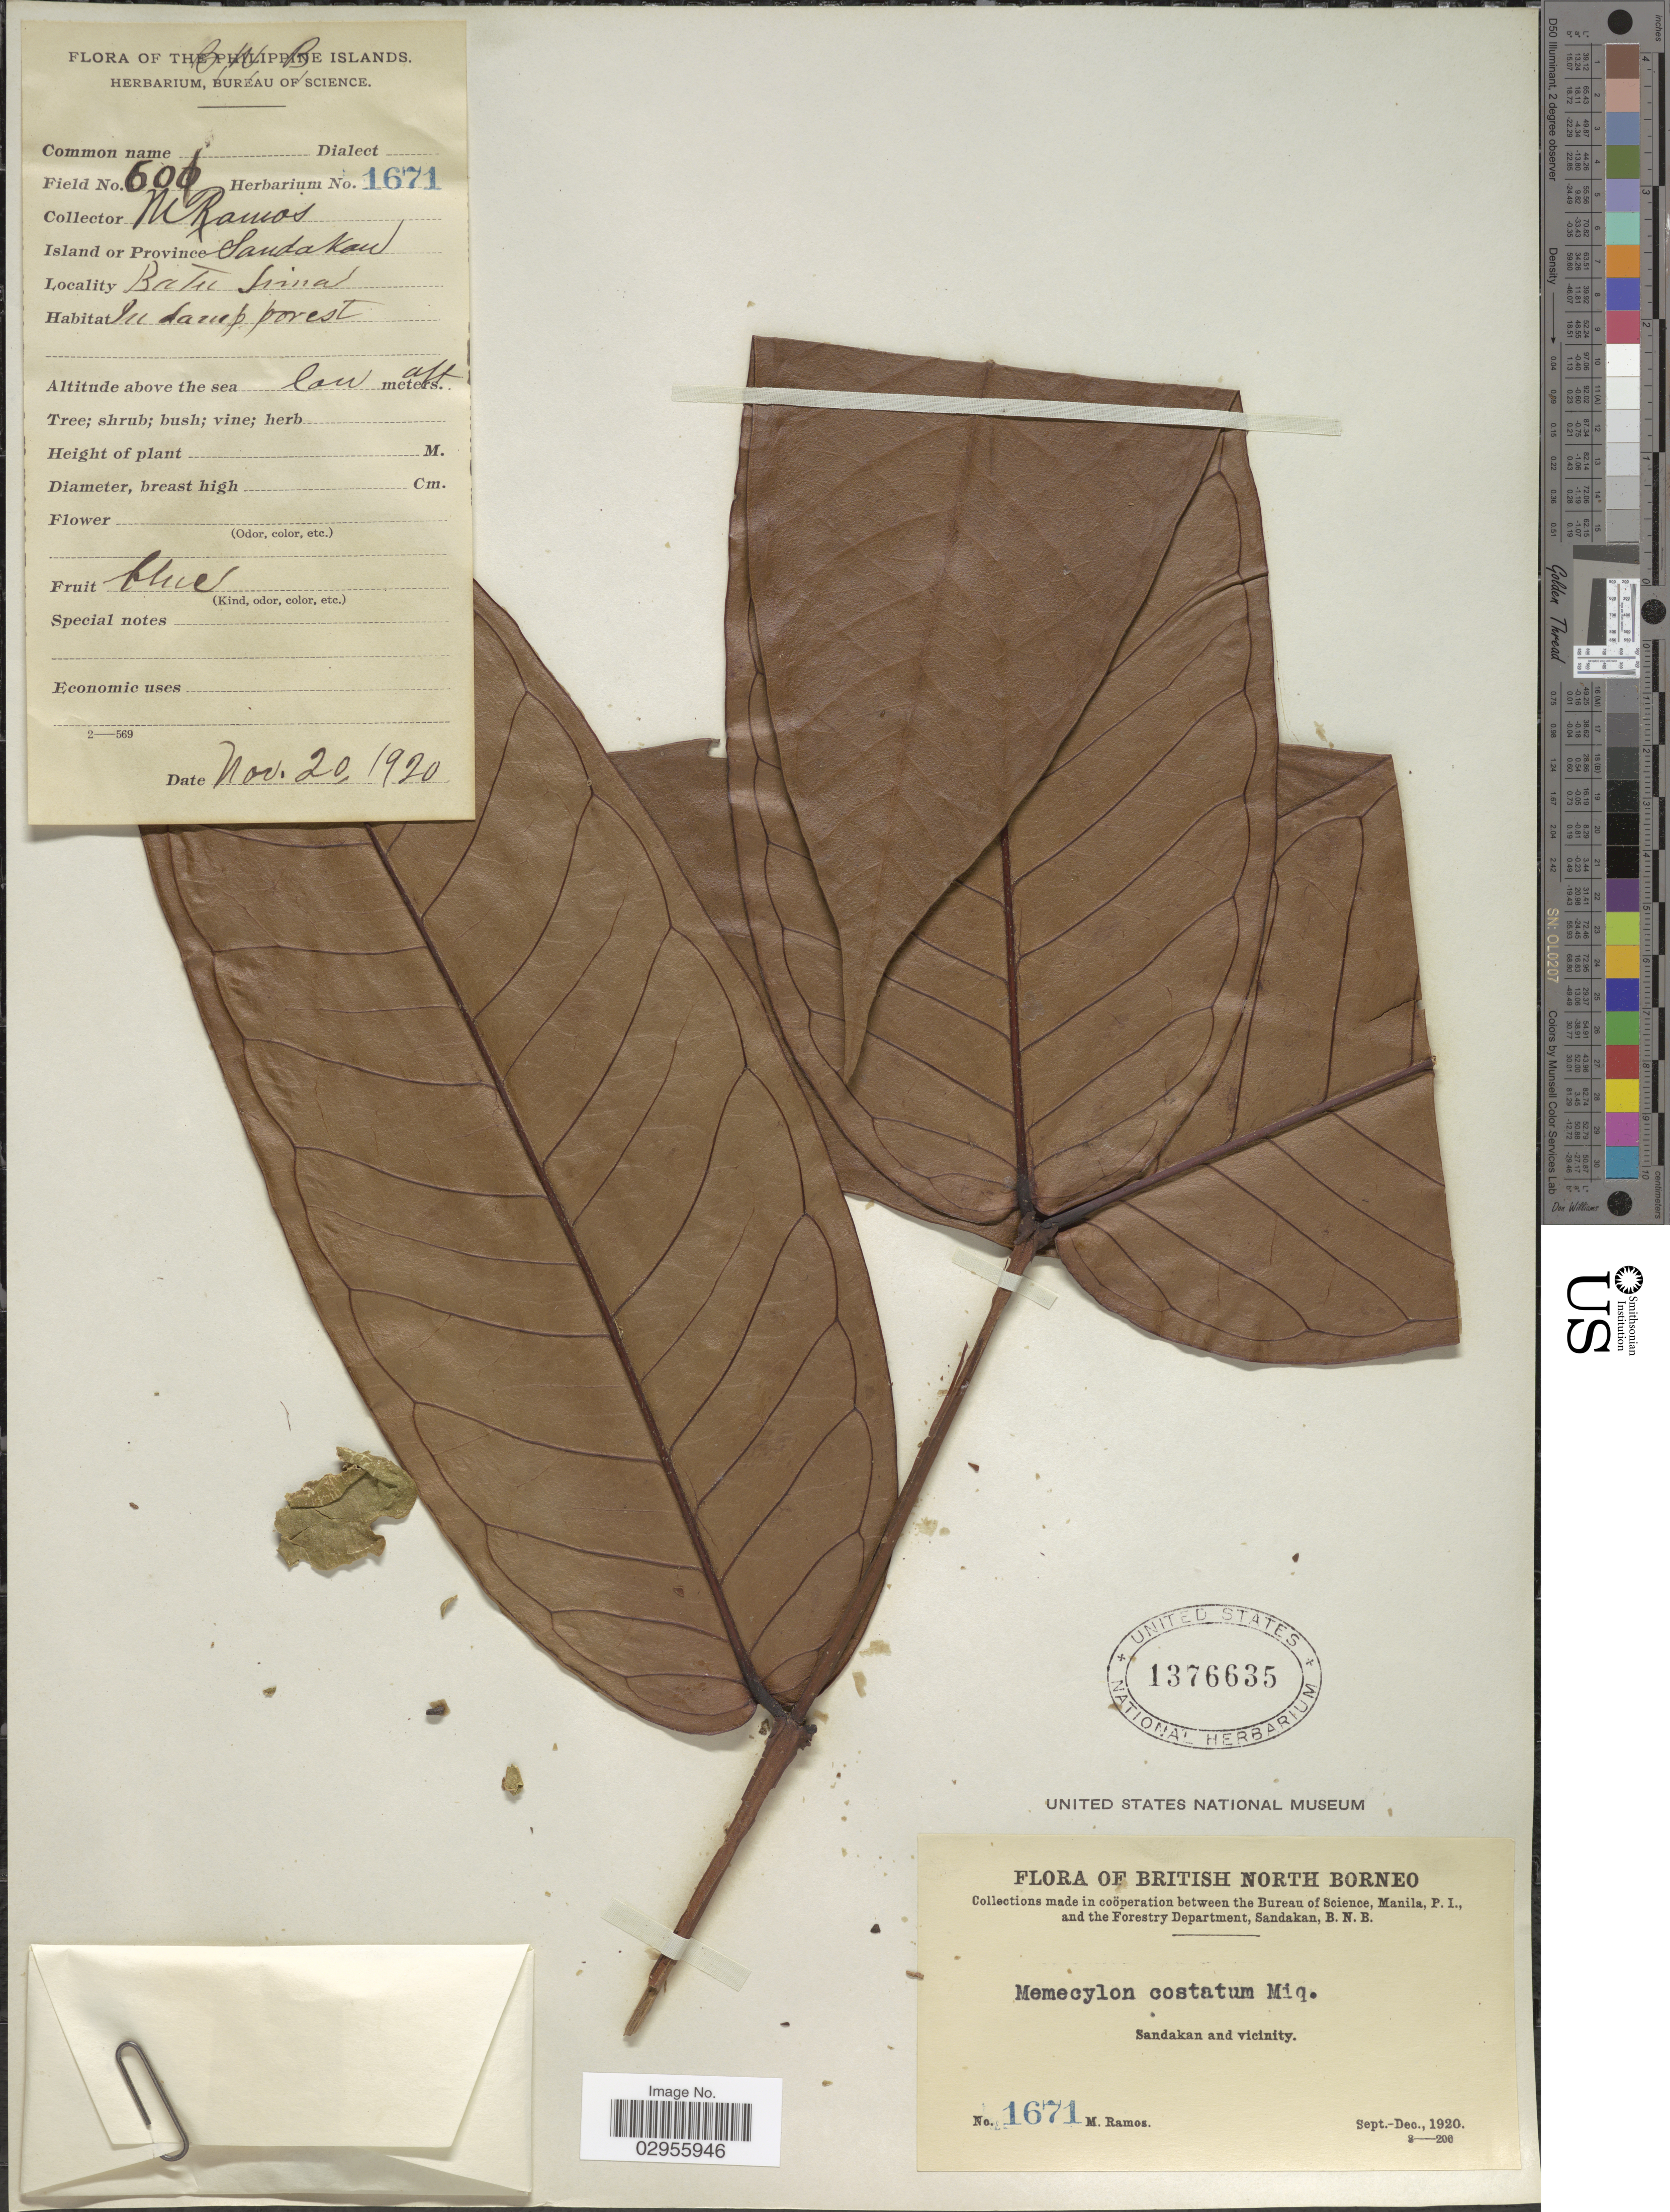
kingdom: Plantae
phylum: Tracheophyta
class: Magnoliopsida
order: Myrtales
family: Melastomataceae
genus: Memecylon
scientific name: Memecylon costatum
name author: Miq.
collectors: M. Ramos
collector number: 1671/60*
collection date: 1920-11-20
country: Malaysia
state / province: Sabah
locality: British North Borneo. Sandakan and vicinity. Batu Lima.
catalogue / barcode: US 1376635